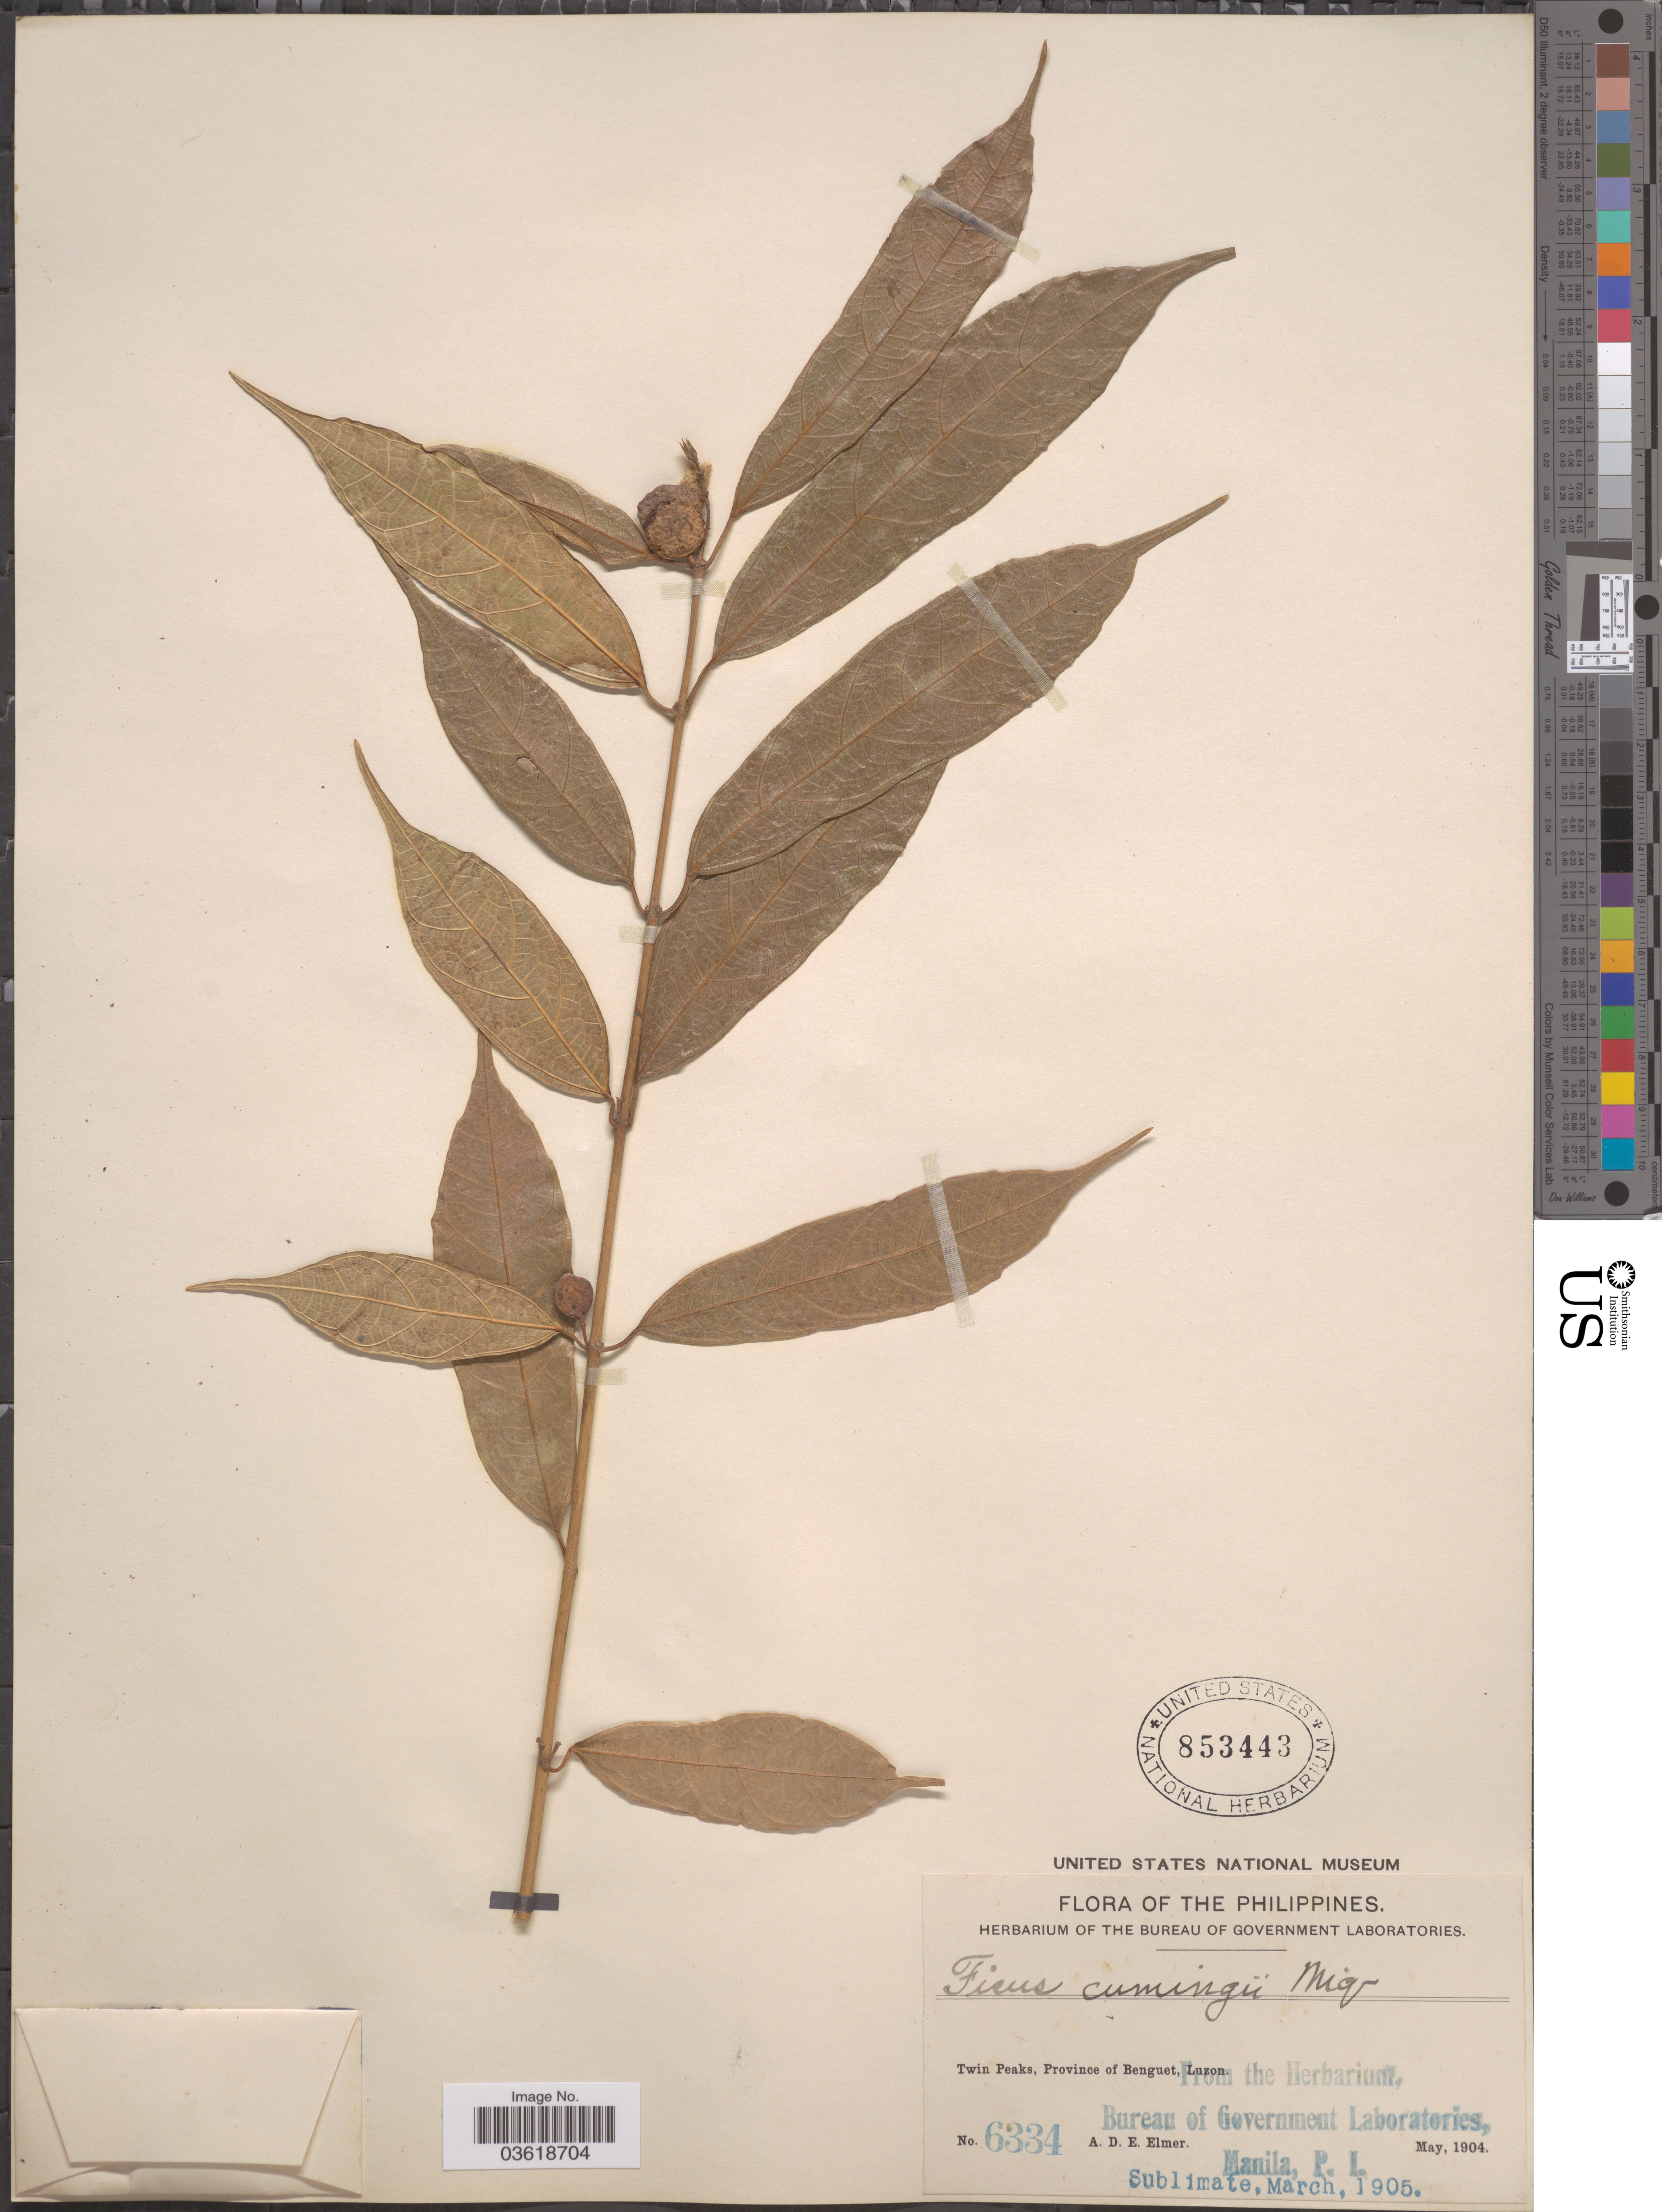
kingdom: Plantae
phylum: Tracheophyta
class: Magnoliopsida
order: Rosales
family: Moraceae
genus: Ficus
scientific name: Ficus cumingii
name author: Miq.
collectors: A. D. E. Elmer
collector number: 6334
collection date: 1904-05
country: Philippines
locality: Twin Peaks, Province of Benguet, Luzon.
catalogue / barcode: US 753443